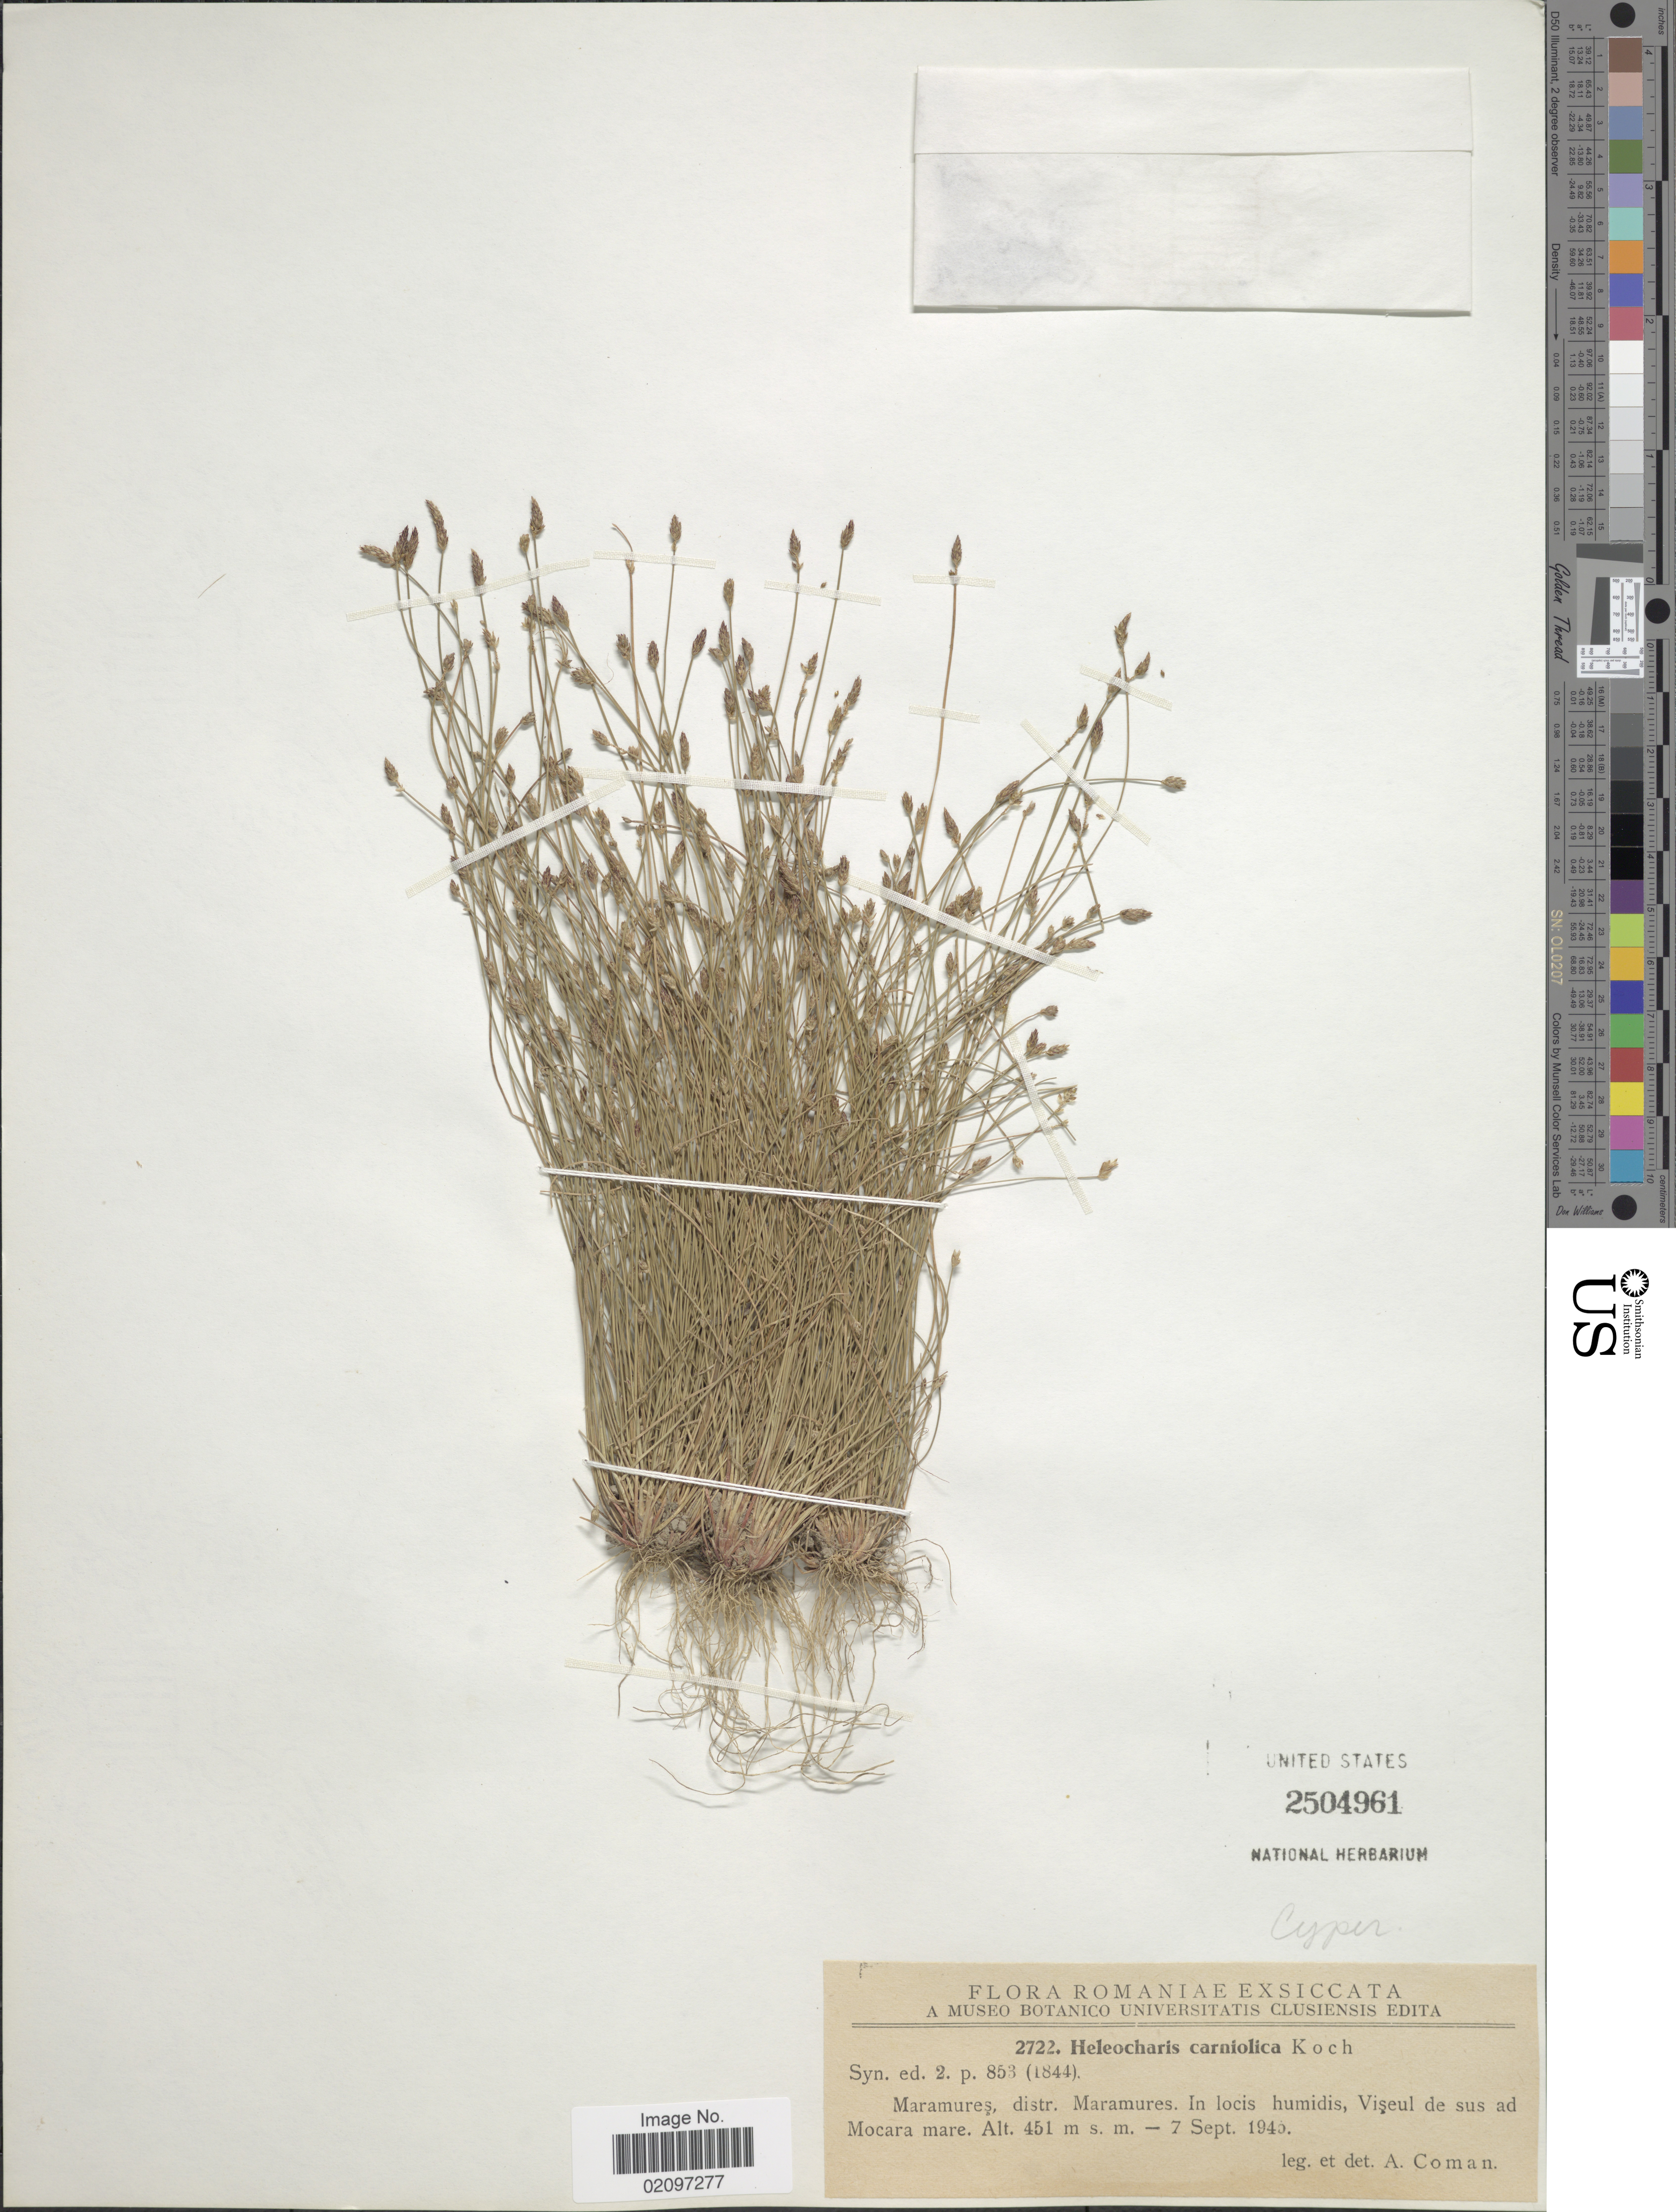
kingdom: Plantae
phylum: Tracheophyta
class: Liliopsida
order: Poales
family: Cyperaceae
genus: Eleocharis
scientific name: Eleocharis carniolica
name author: W.D.J. Koch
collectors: A. Coman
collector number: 2722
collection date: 1943-09-07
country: Romania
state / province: Maramures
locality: Maramures, distr. Maramures. In locis humidis, Viseul de sus ad Mocara mare.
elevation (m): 451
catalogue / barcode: US 2504961